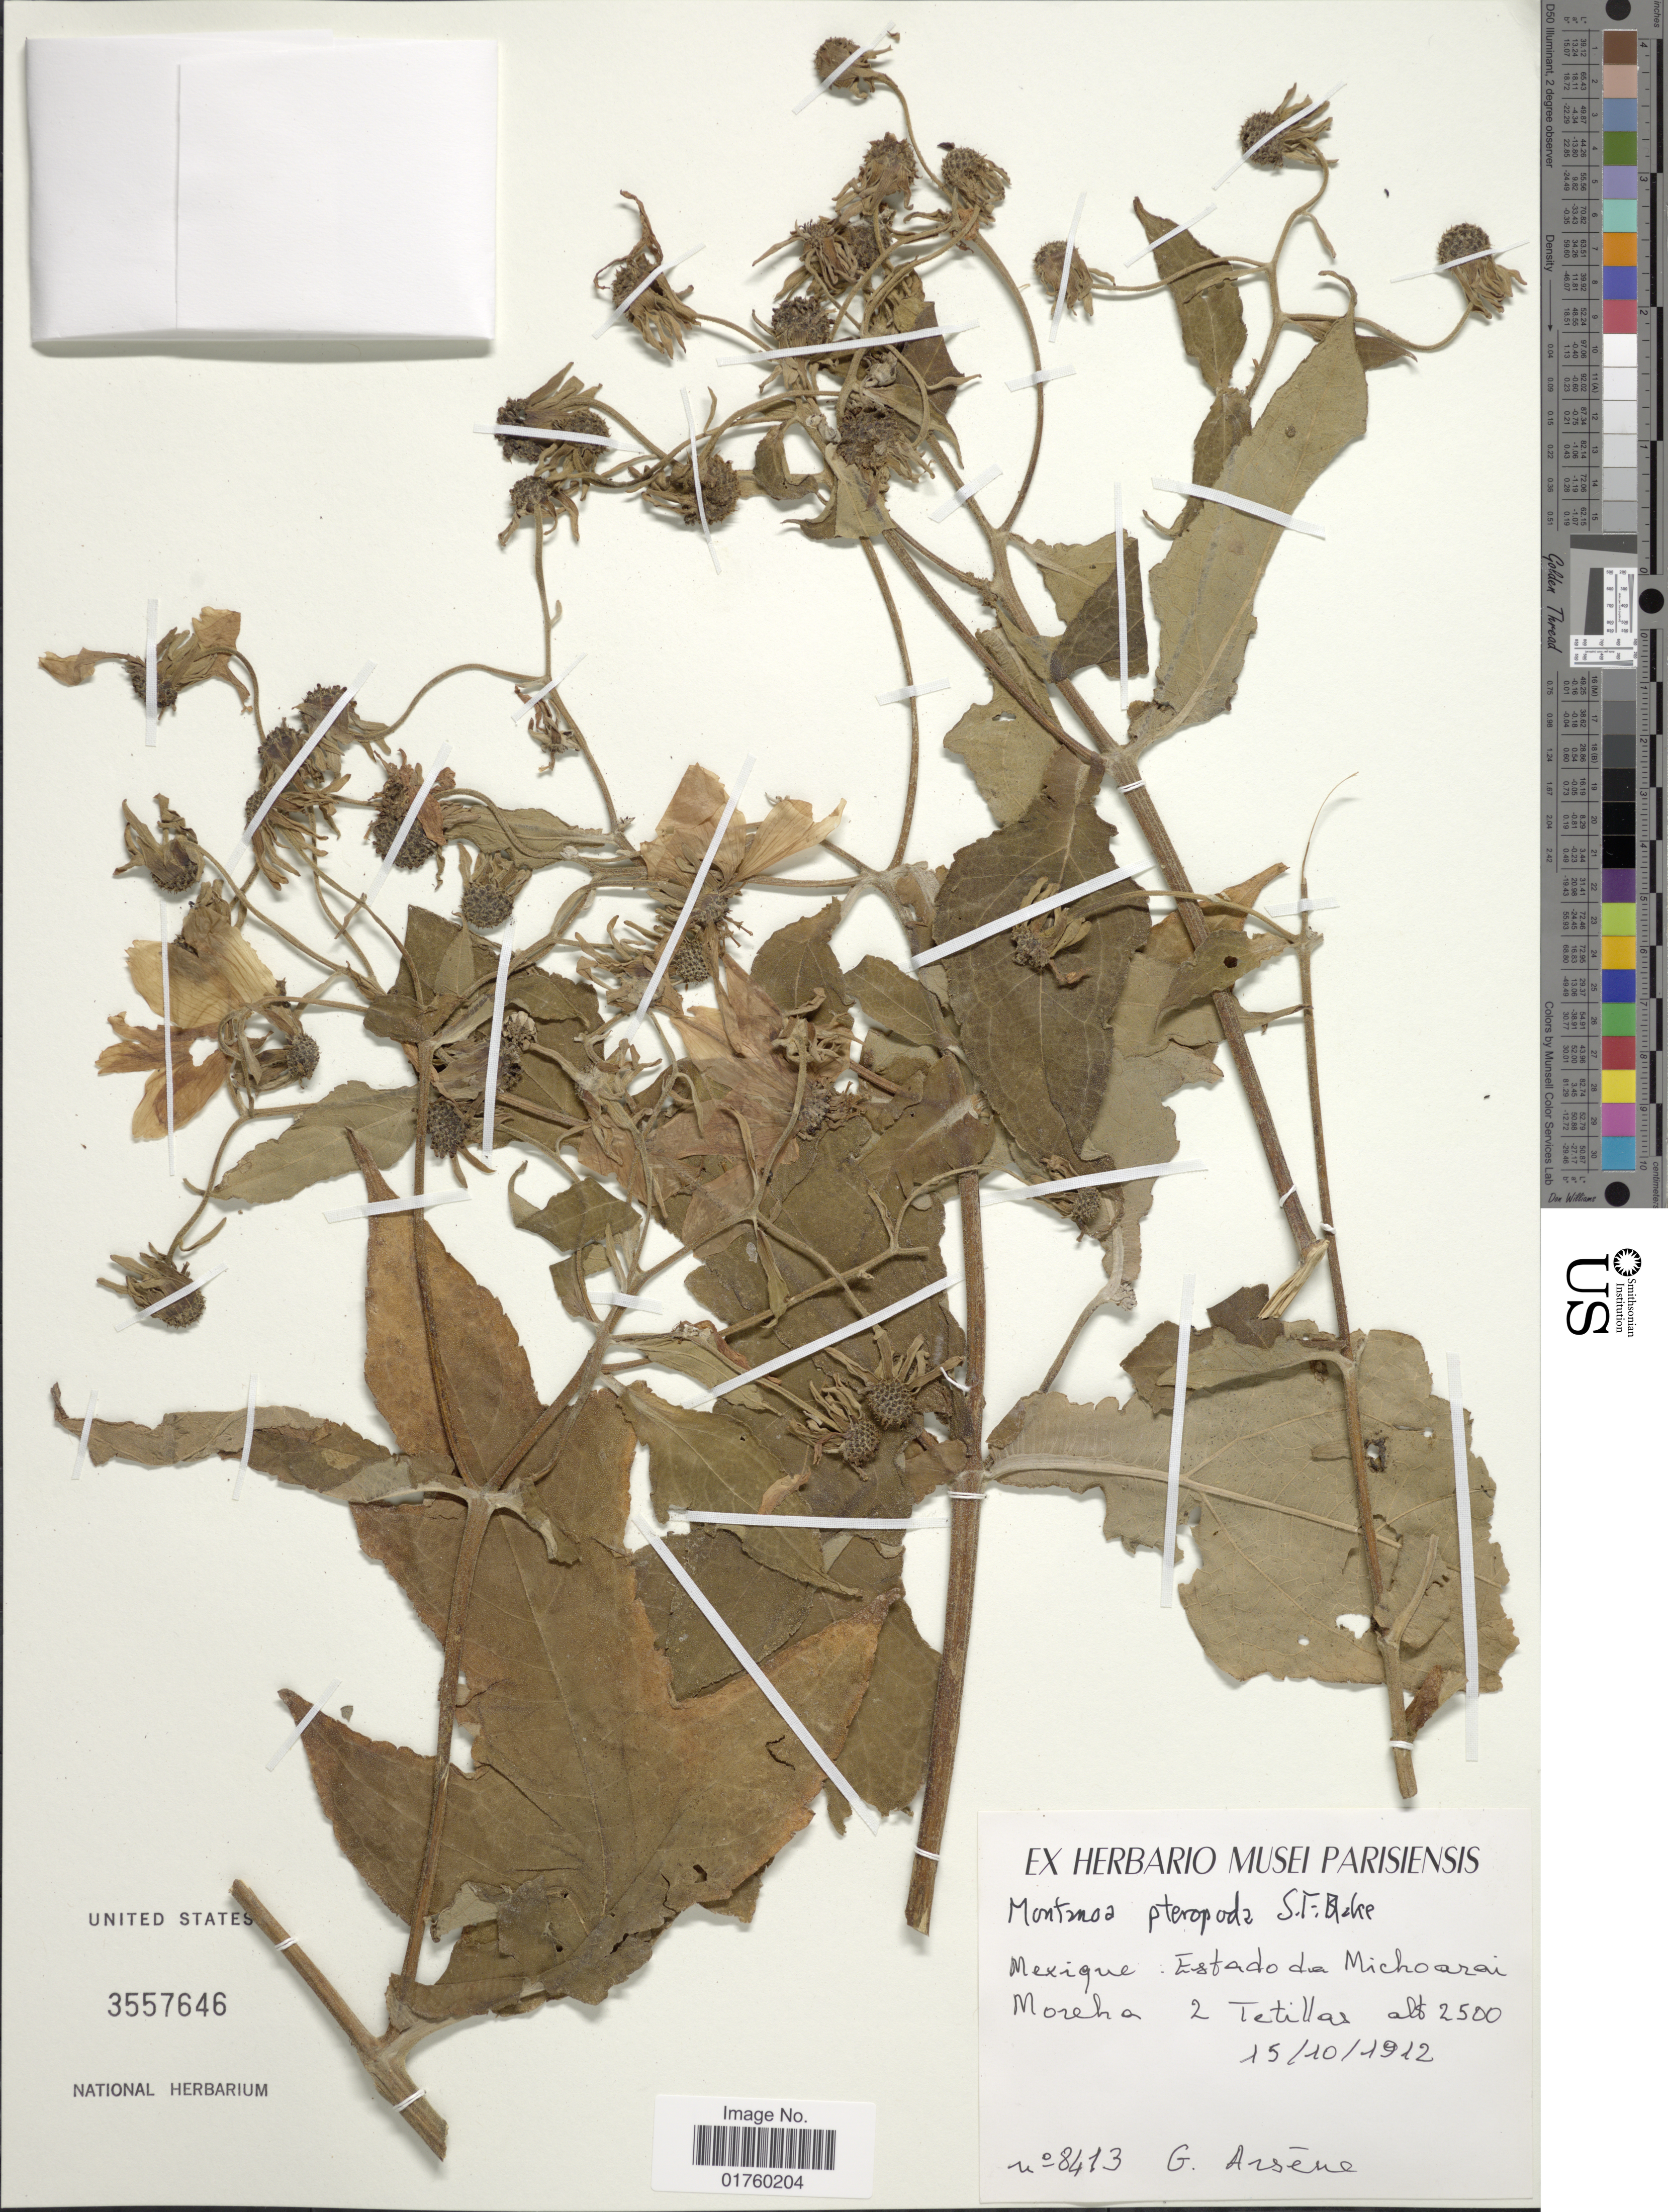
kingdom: Plantae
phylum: Tracheophyta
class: Magnoliopsida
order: Asterales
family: Asteraceae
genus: Montanoa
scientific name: Montanoa pteropoda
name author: S.F. Blake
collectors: Bro. G. Arsène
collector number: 8413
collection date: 1912-10-15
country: Mexico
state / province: Michoacán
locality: Estado da Michoacan, Morelia 2 Tetillas.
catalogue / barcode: US 3557646